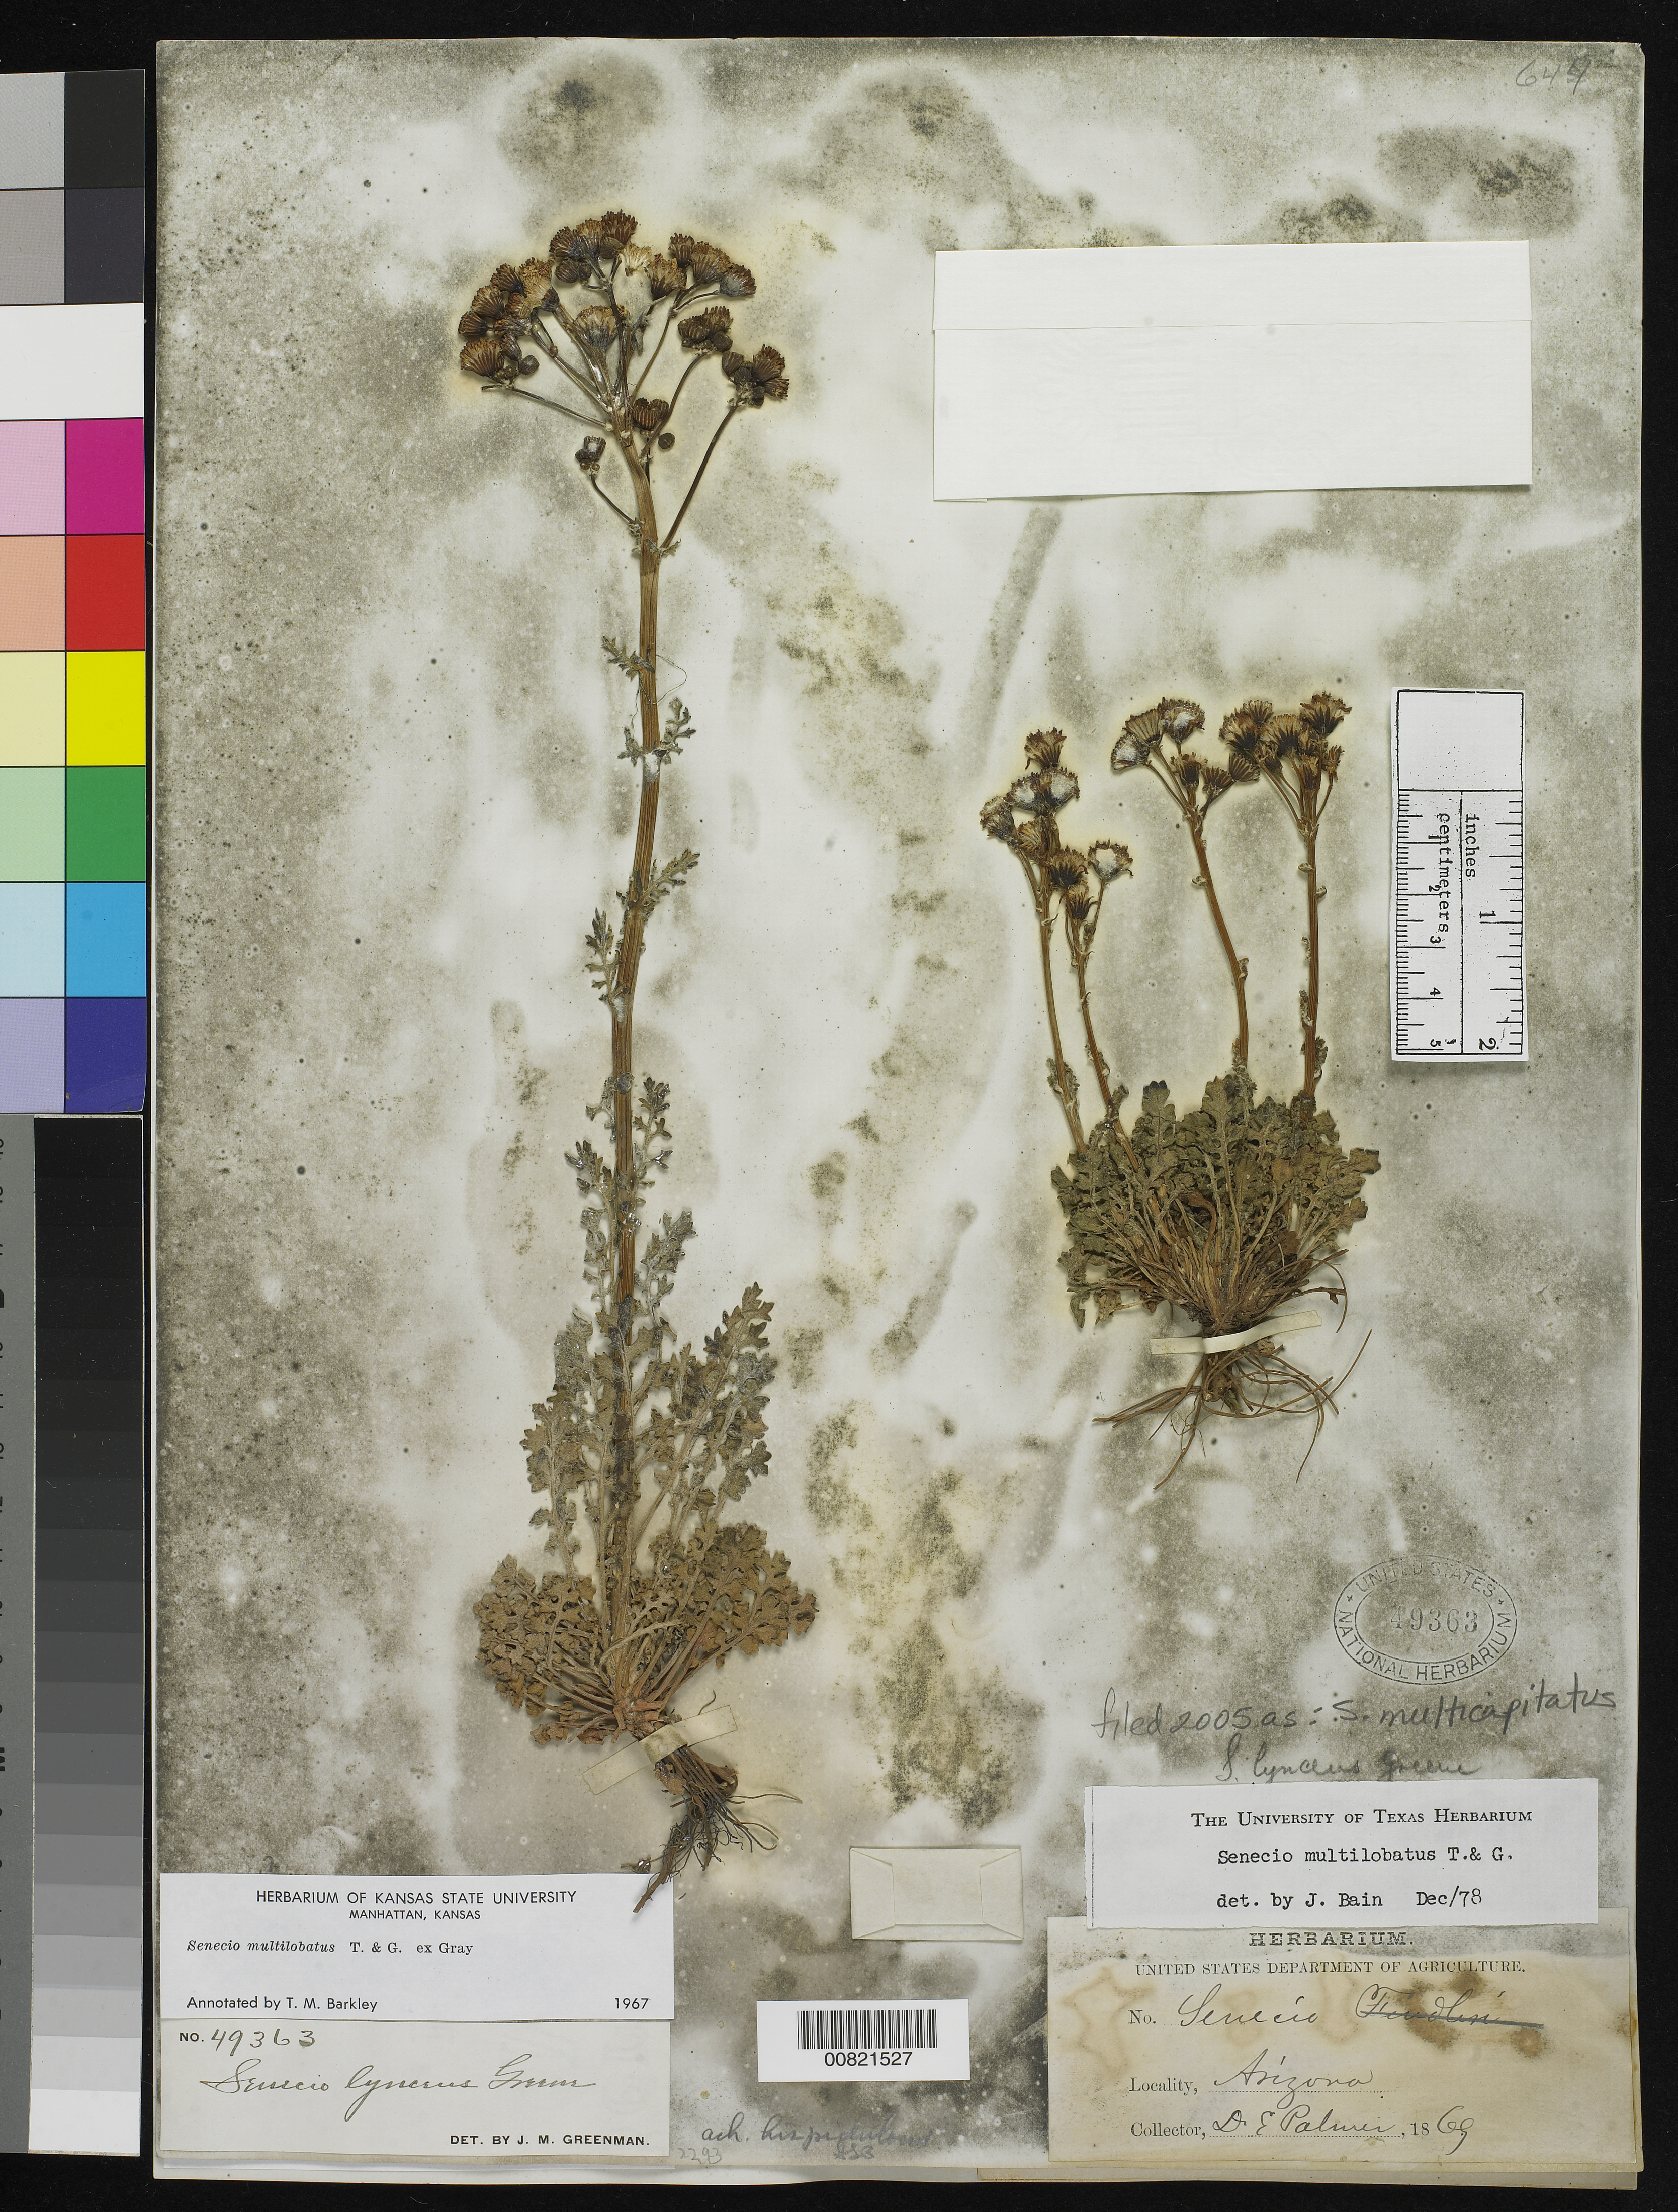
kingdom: Plantae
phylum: Tracheophyta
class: Magnoliopsida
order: Asterales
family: Asteraceae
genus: Packera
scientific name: Packera multilobata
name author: (Torr. & A. Gray) W.A. Weber & Á. Löve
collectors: E. Palmer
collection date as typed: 1869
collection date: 1869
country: United States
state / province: Arizona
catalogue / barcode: US 49363